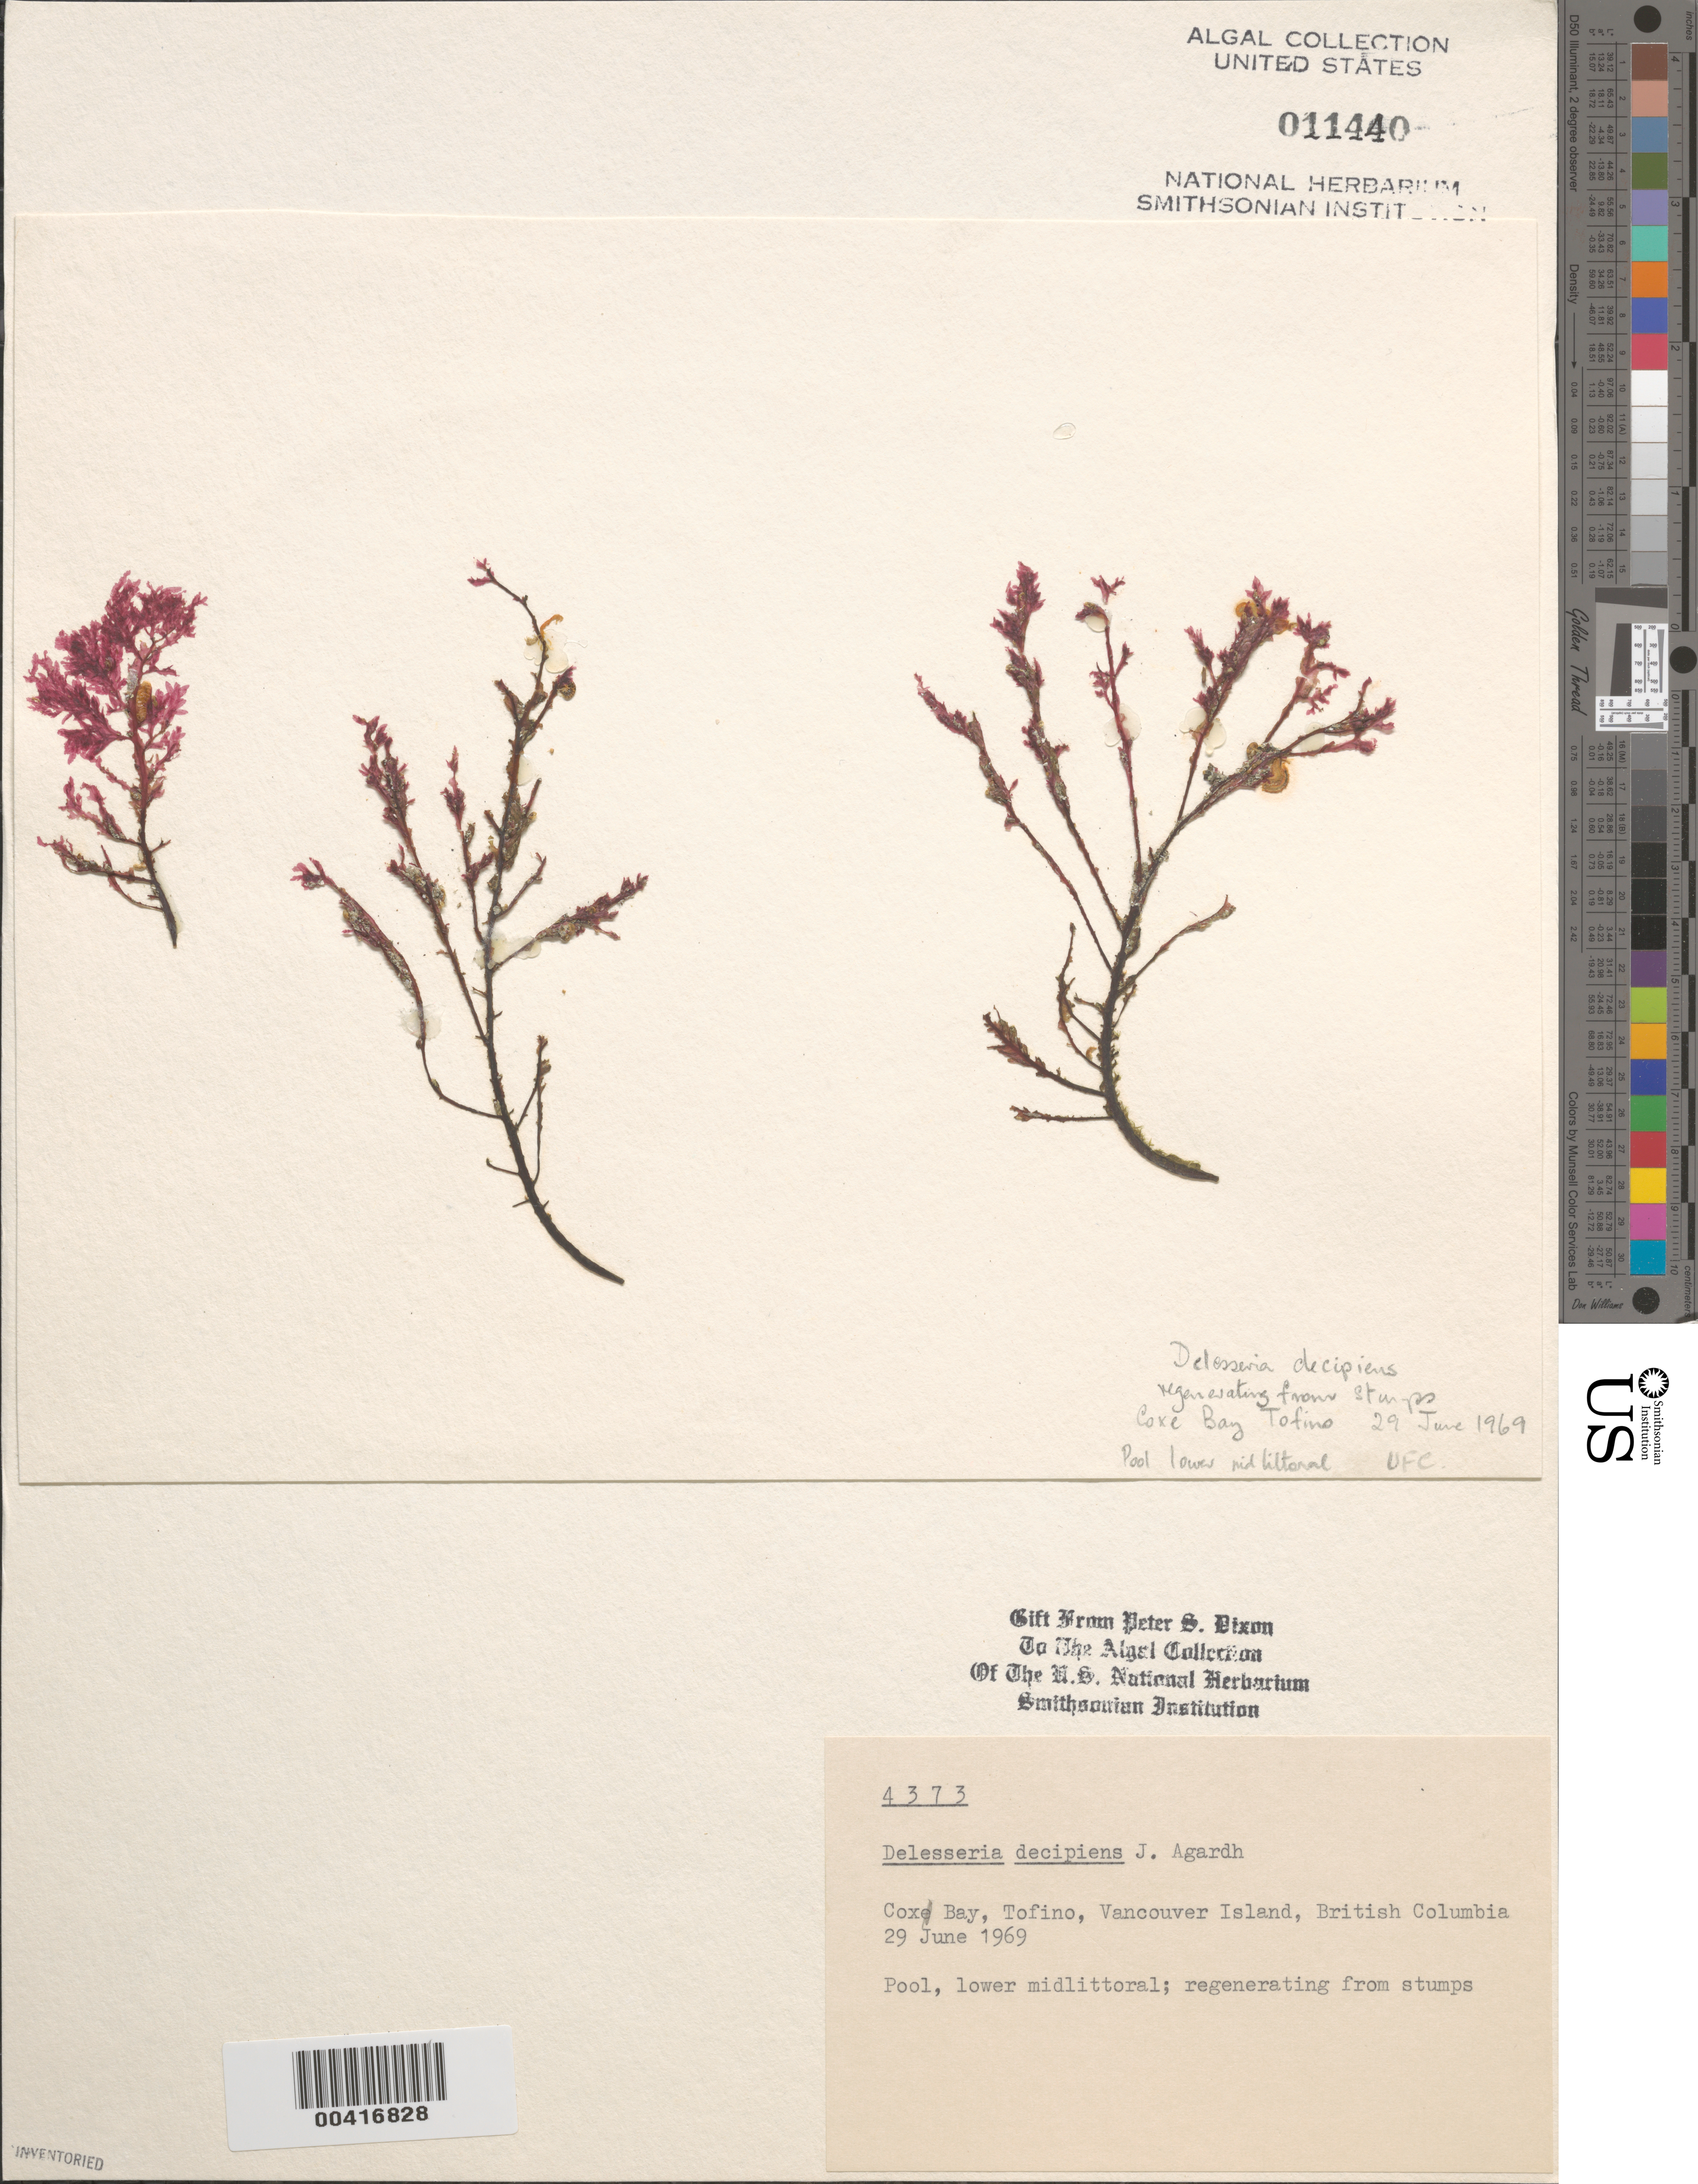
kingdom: Plantae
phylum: Rhodophyta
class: Florideophyceae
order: Ceramiales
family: Delesseriaceae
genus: Cumathamnion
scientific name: Cumathamnion decipiens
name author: (J. Agardh) M.J. Wynne & G.W. Saunders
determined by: Algae name updating Project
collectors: P. S. Dixon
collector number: PSD 4373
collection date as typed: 29 Jun 1969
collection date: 1969-06-29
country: Canada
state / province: British Columbia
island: Vancouver Island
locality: Cox Bay, Tofino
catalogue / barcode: US 11440